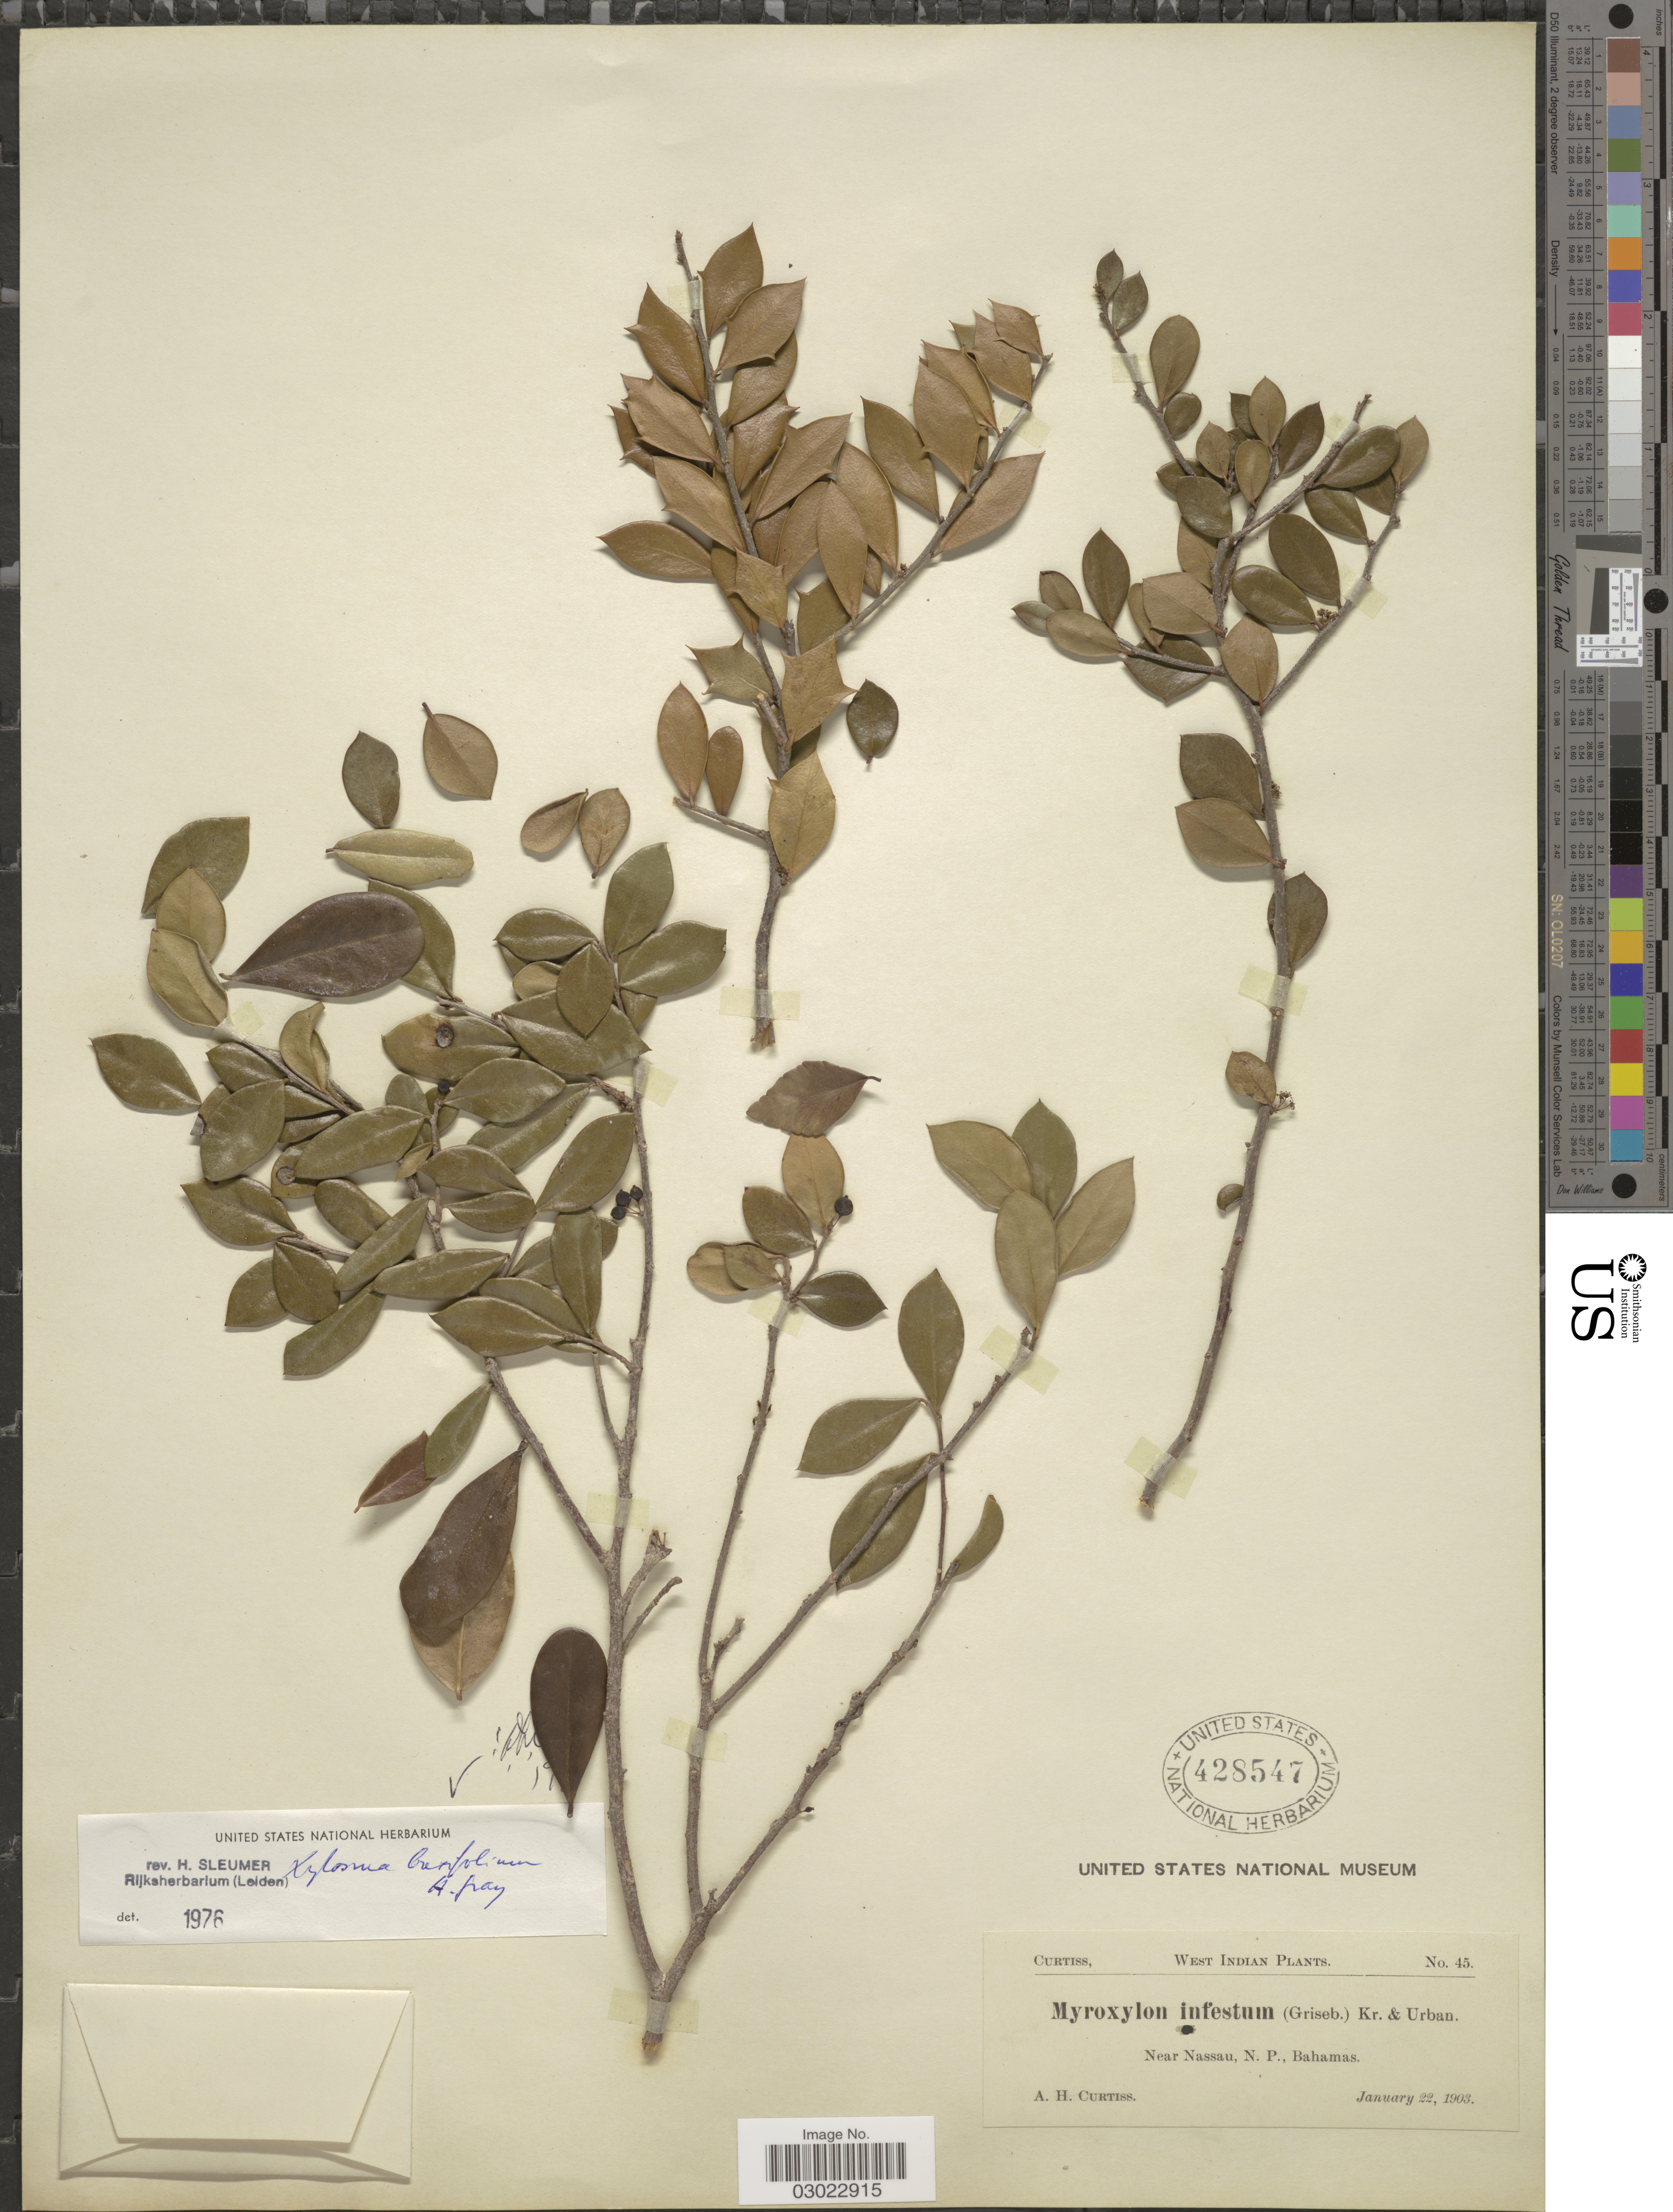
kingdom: Plantae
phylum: Tracheophyta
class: Magnoliopsida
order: Malpighiales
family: Salicaceae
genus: Xylosma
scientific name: Xylosma infesta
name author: Griseb.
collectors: A. H. Curtiss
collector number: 45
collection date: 1903-01-22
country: Bahamas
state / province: New Providence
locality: West Indian. Near Nassau, N. P.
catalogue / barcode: US 428547